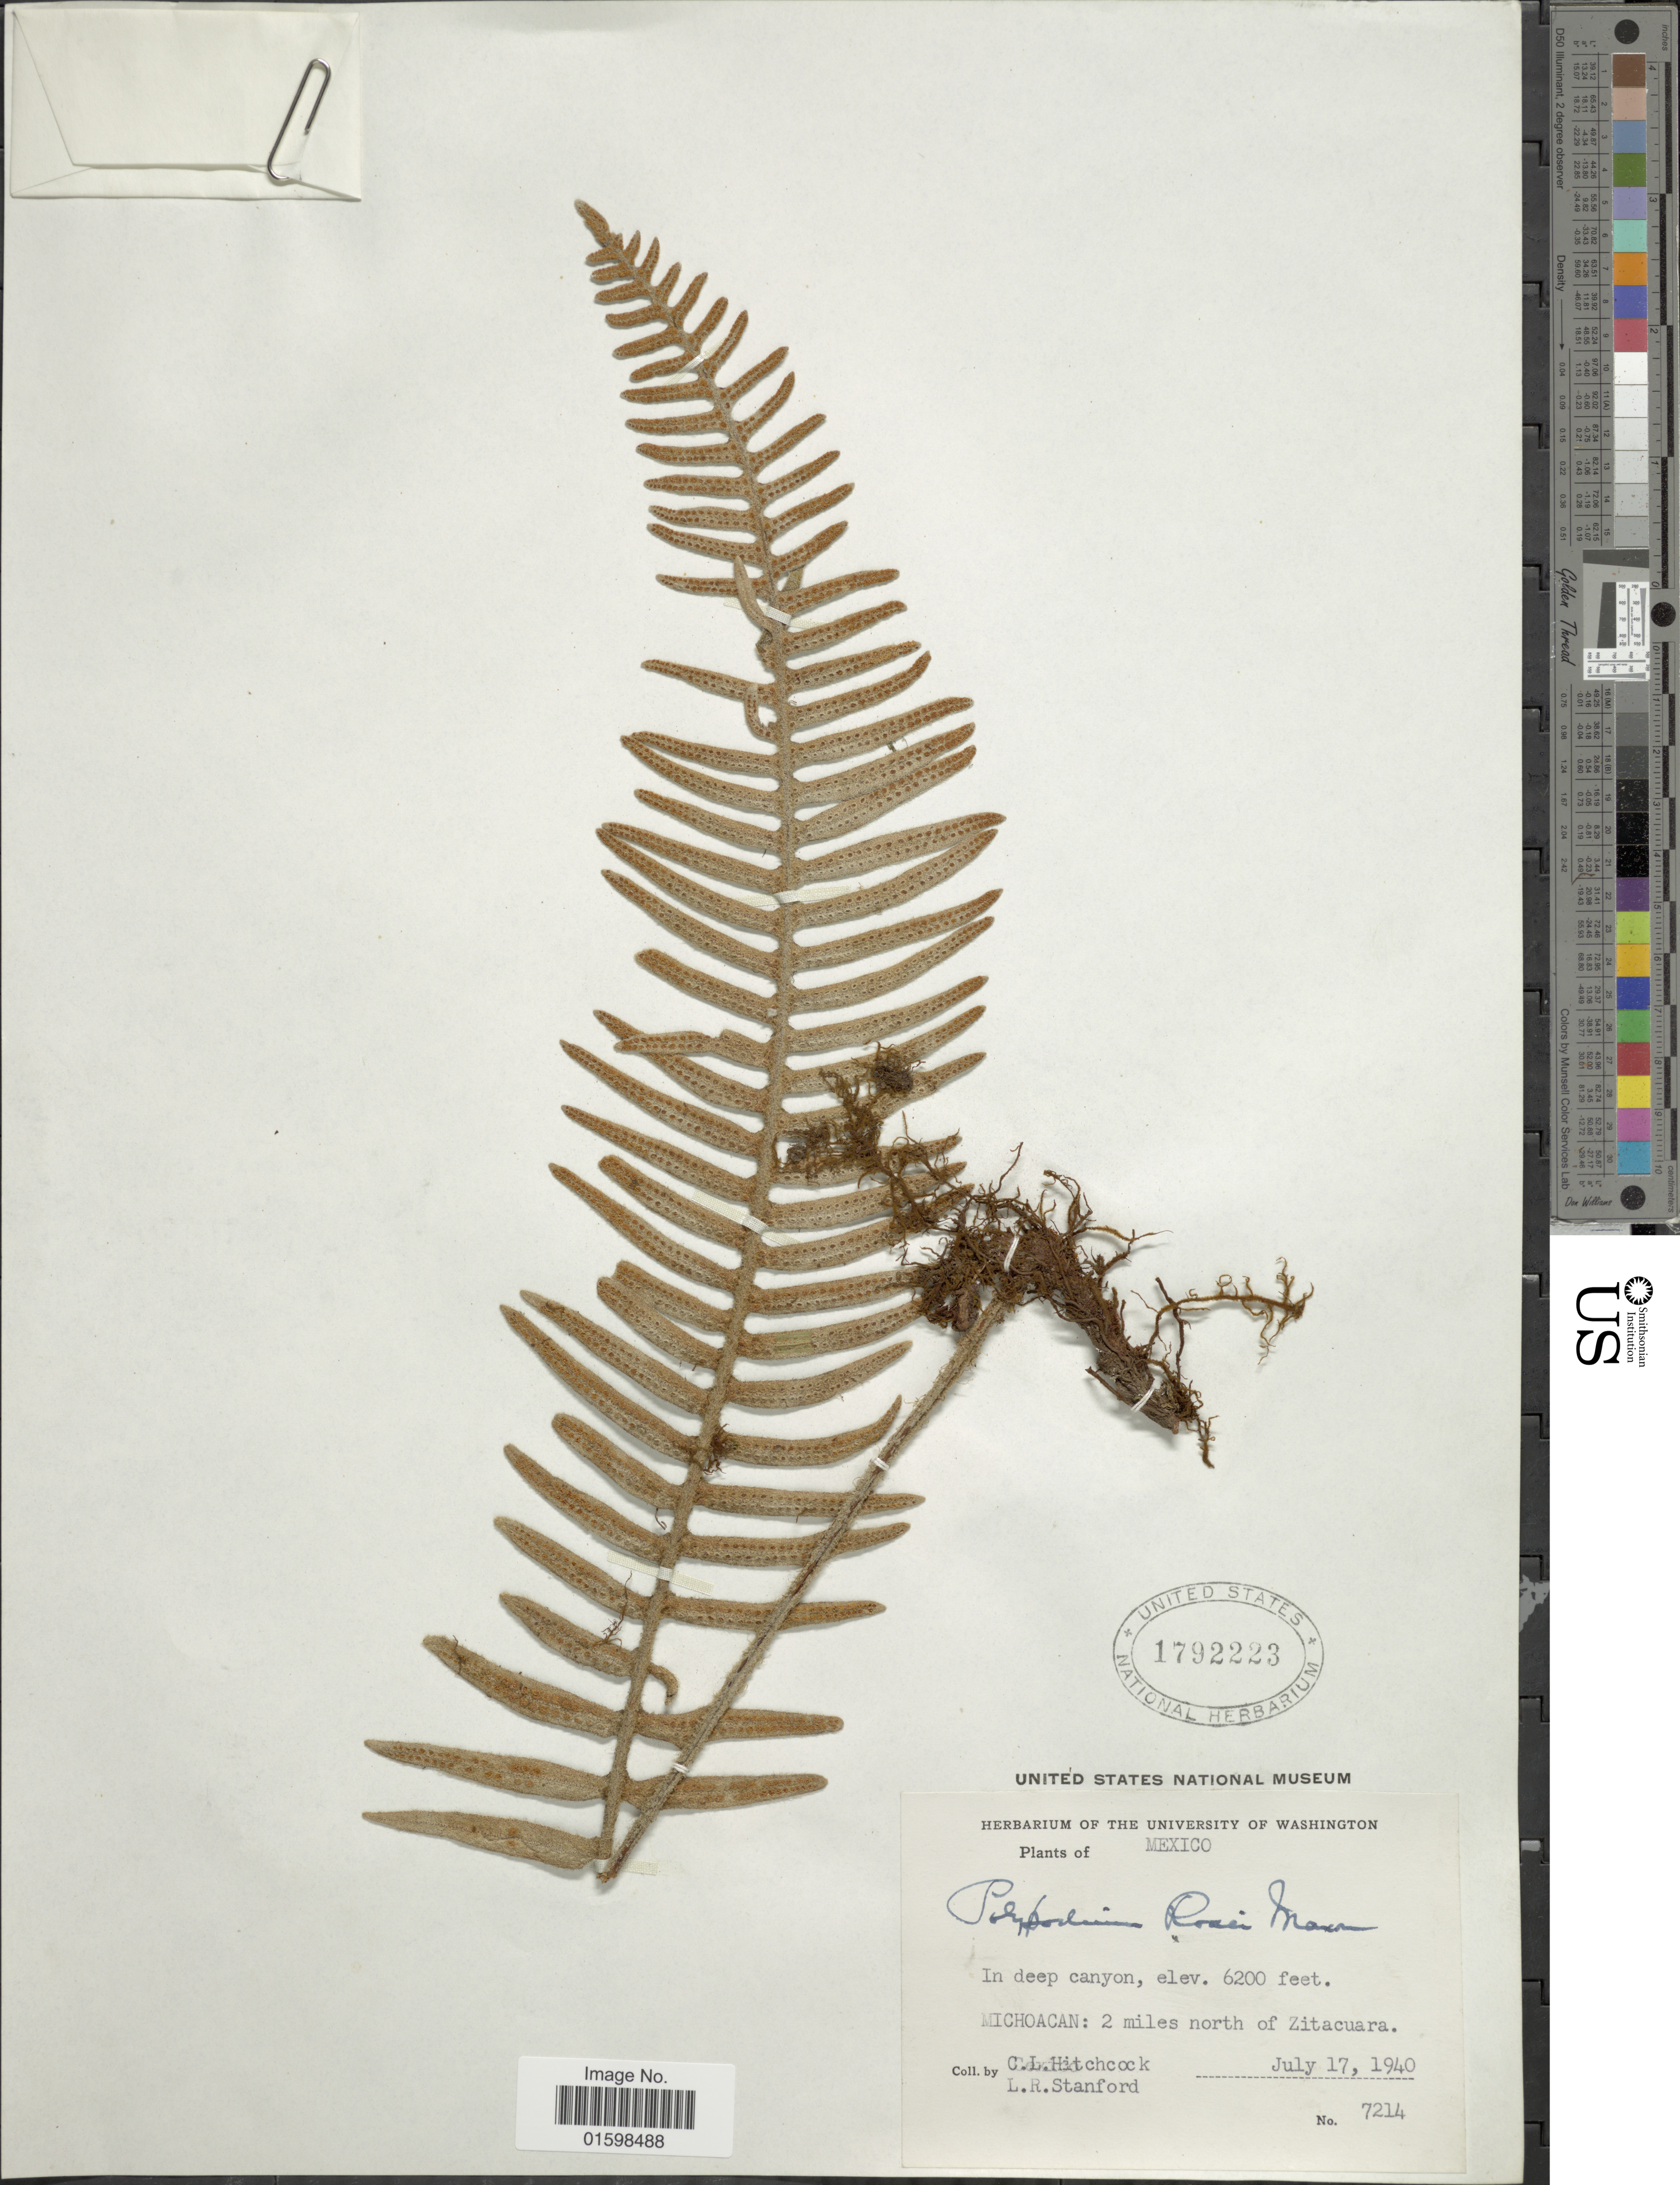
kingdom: Plantae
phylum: Tracheophyta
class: Polypodiopsida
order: Polypodiales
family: Polypodiaceae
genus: Pleopeltis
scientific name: Pleopeltis rosei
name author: (Maxon) A.R. Sm. & Tejero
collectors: C. L. Hitchcock & L. R. Stanford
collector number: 7214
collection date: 1940-07-17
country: Mexico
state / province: Michoacán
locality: In deep canyon, 2 miles north of Zitacuara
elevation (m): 1890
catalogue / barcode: US 1792223